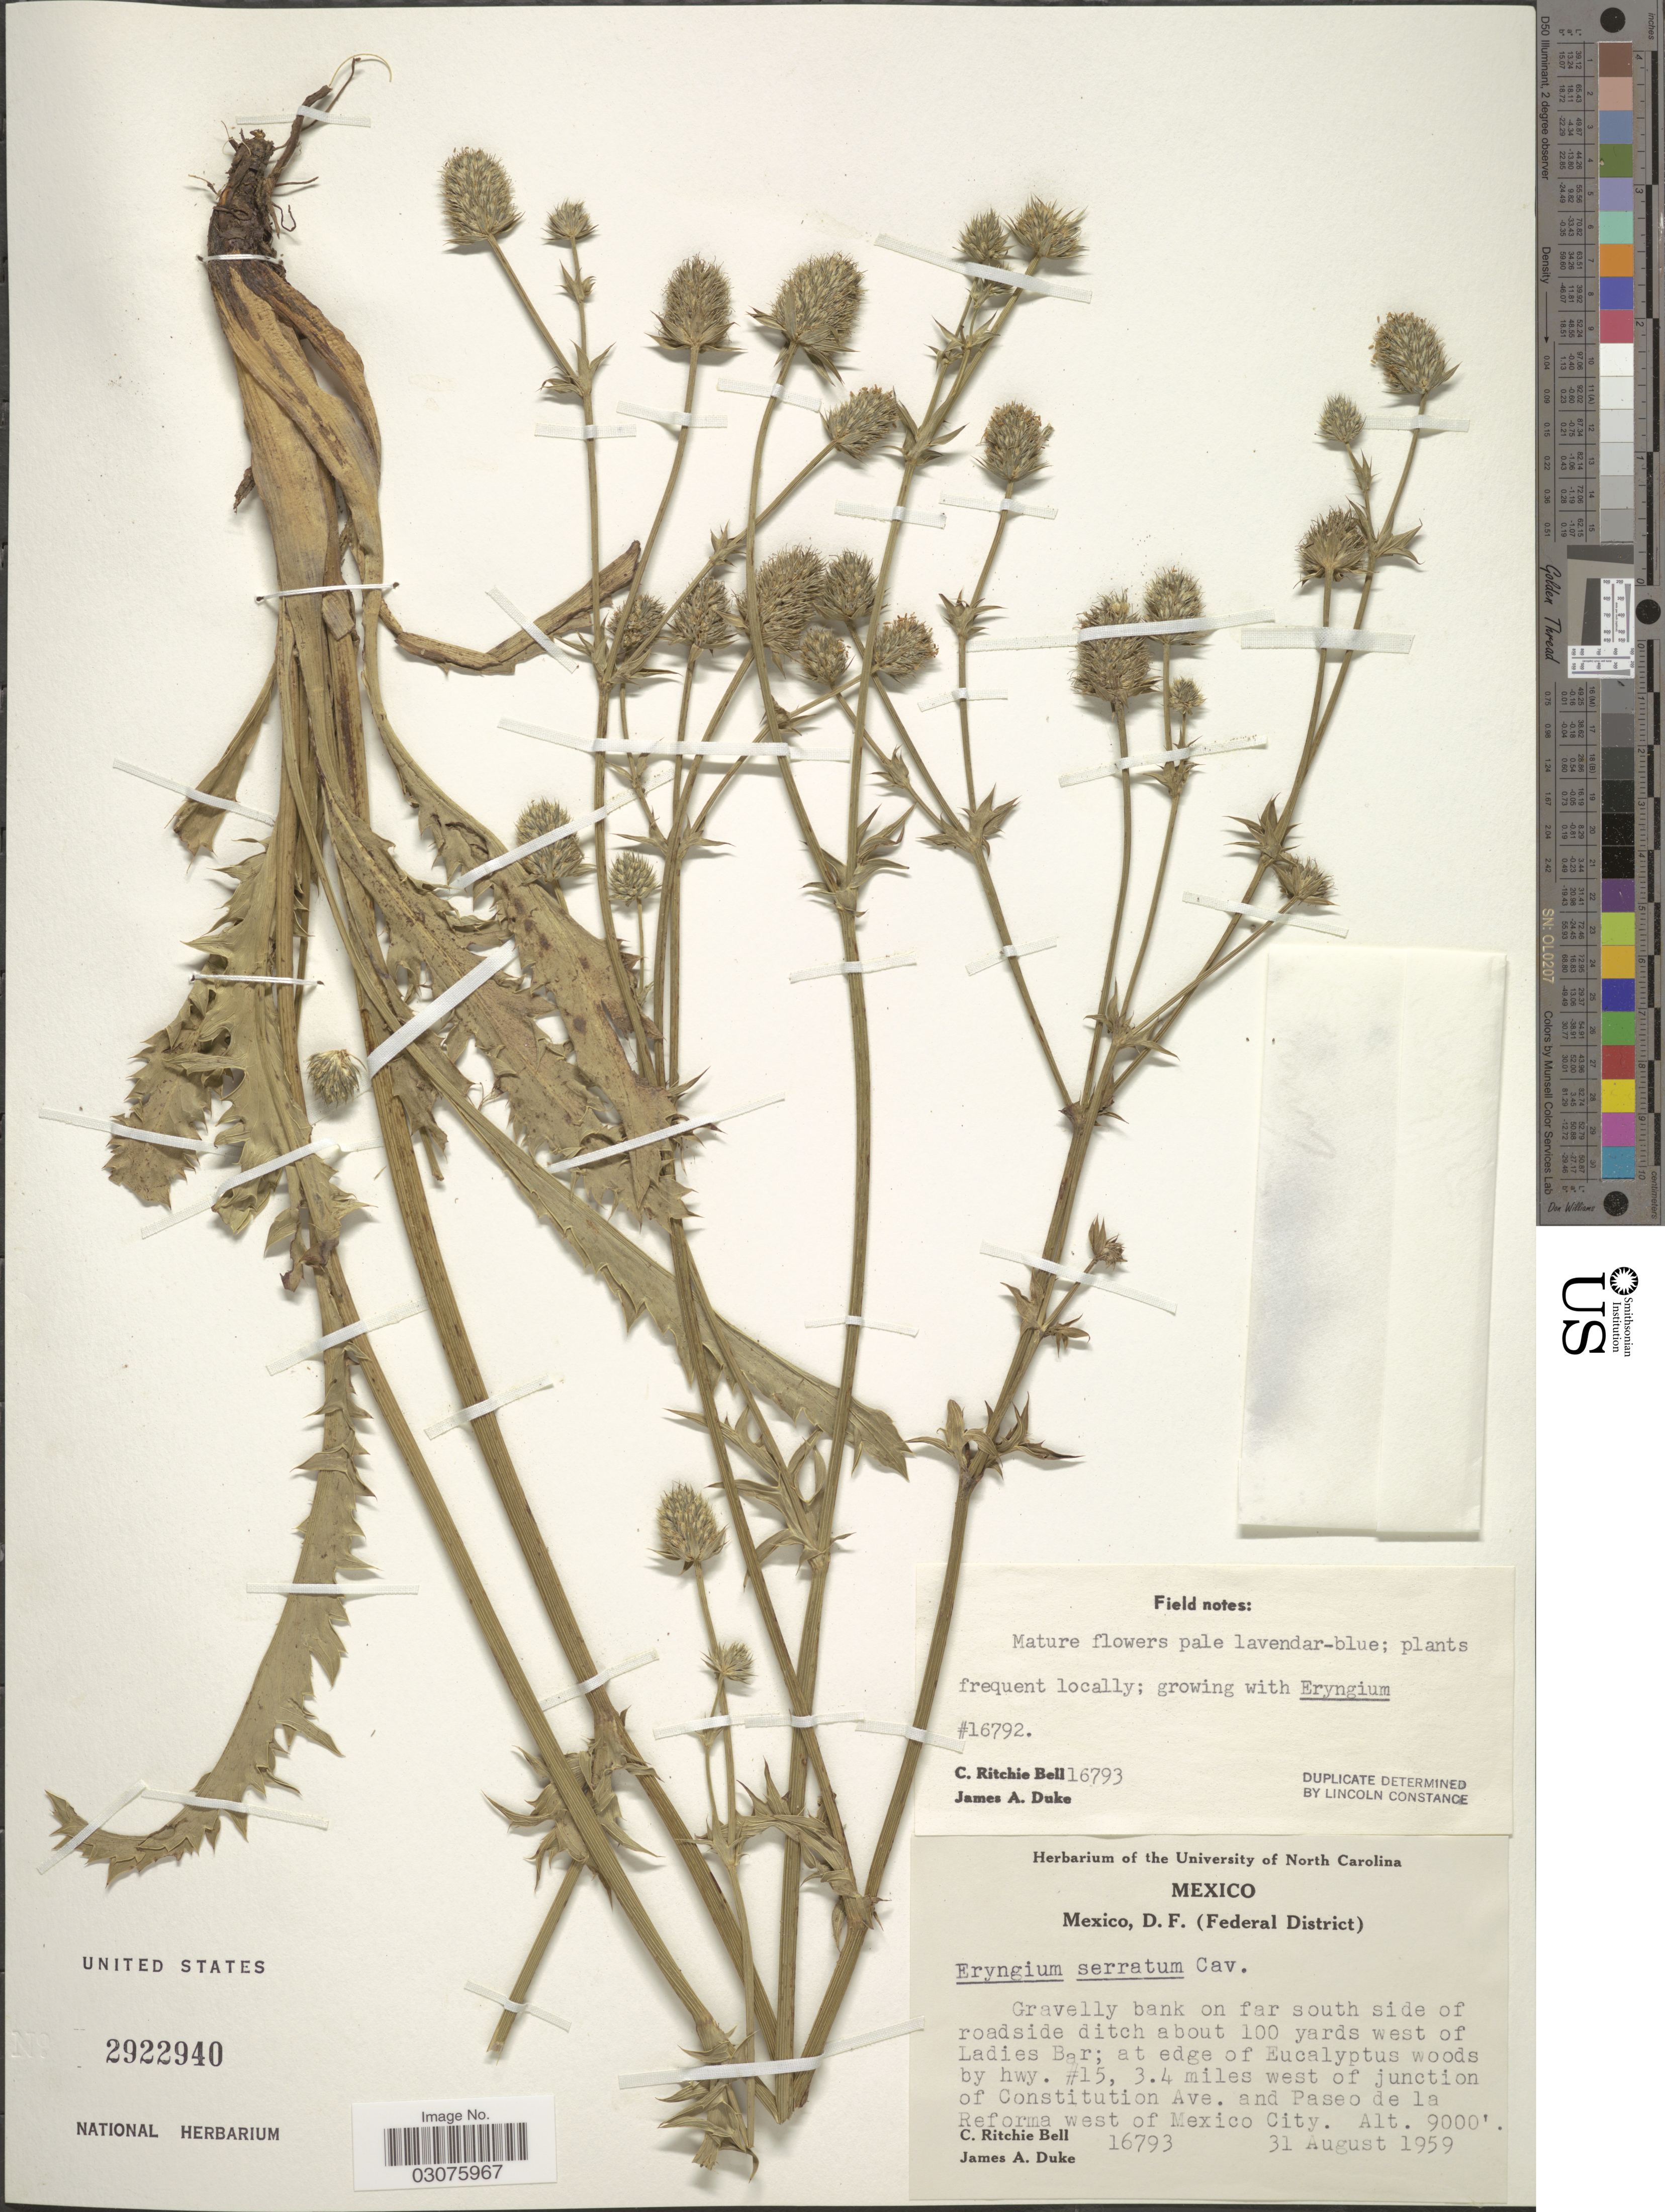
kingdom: Plantae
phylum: Tracheophyta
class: Magnoliopsida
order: Apiales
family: Apiaceae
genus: Eryngium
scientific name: Eryngium serratum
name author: Cav.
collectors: C. R. Bell & J. A. Duke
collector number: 16793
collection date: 1959-08-31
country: Mexico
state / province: Distrito Federal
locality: Gravelly bank on far south side of roadside ditch about 100 yards west of Ladies Bar; at edge of Eucalyptus woods by hwy. #15, 3.4 miles west of junction of Constitution Ave. and Paseo de la Reforma west of Mexico City.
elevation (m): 2743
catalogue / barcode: US 2922940